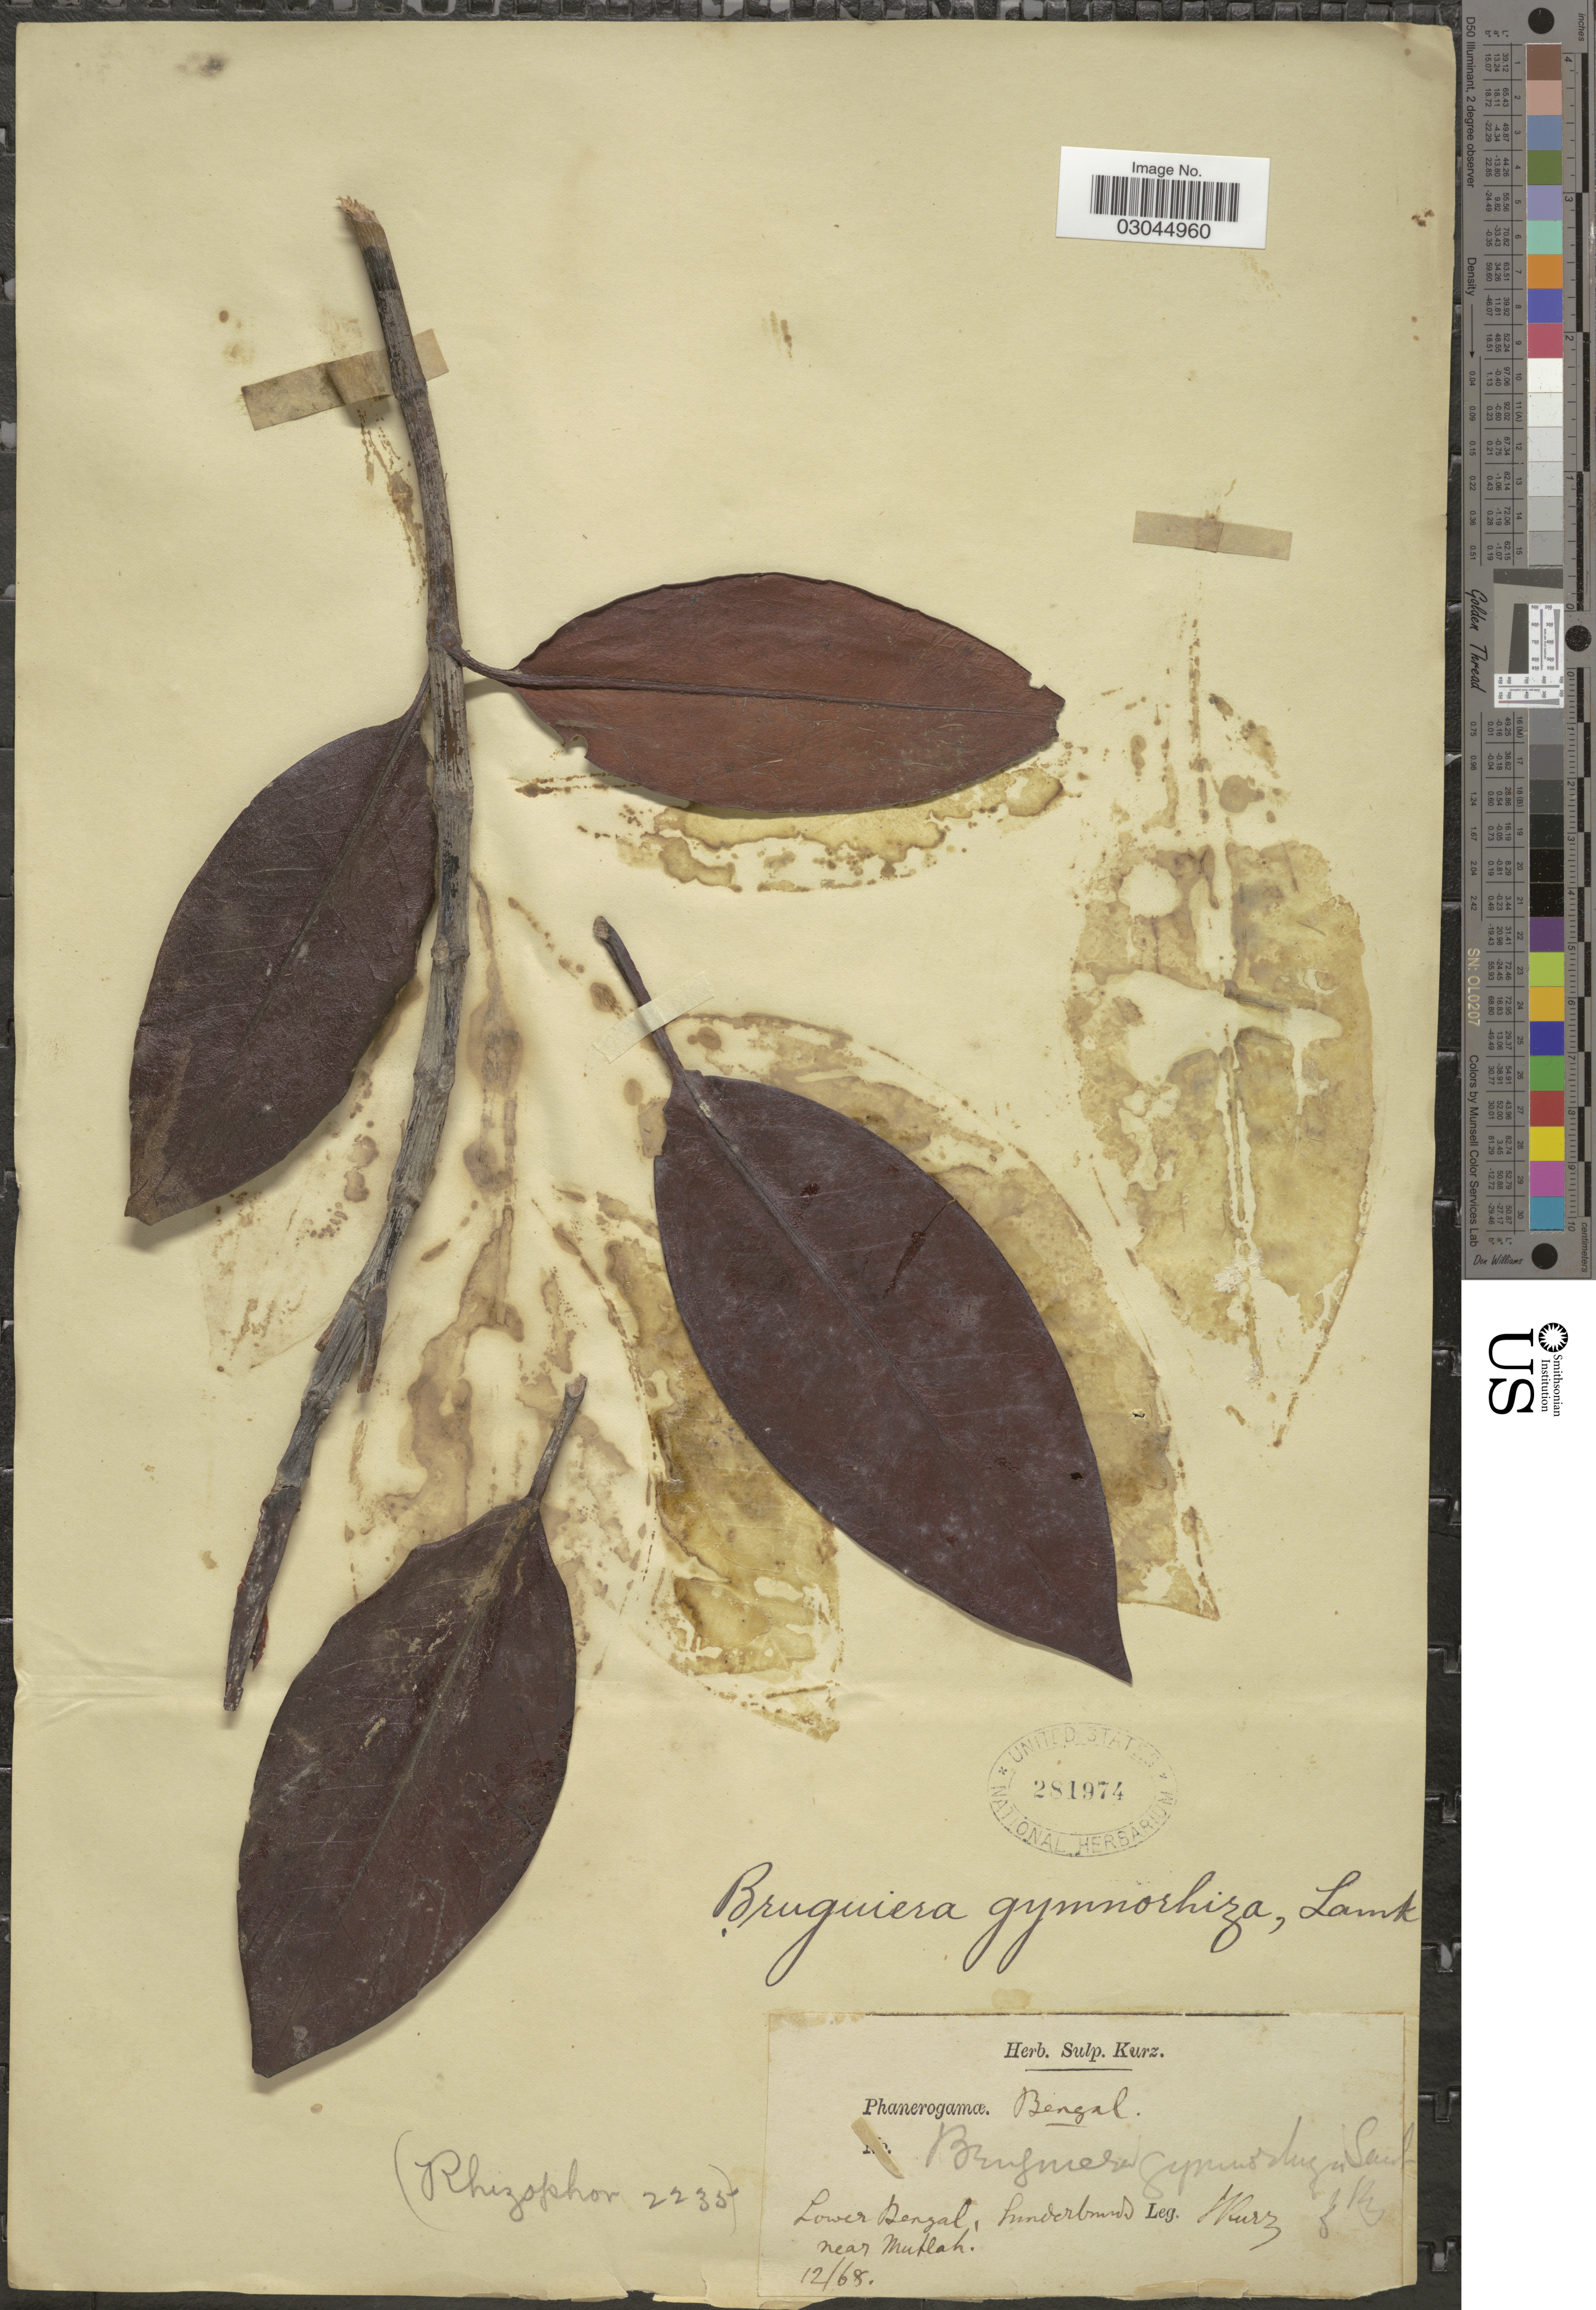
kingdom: Plantae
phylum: Tracheophyta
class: Magnoliopsida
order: Malpighiales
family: Rhizophoraceae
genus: Bruguiera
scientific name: Bruguiera gymnorhiza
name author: (L.) Savigny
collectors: W. Kurz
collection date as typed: Transcribed d/m/y: /12/68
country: India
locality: Bengal, Lower Bengal, Sunderbans near Mutlah.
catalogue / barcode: US 281974